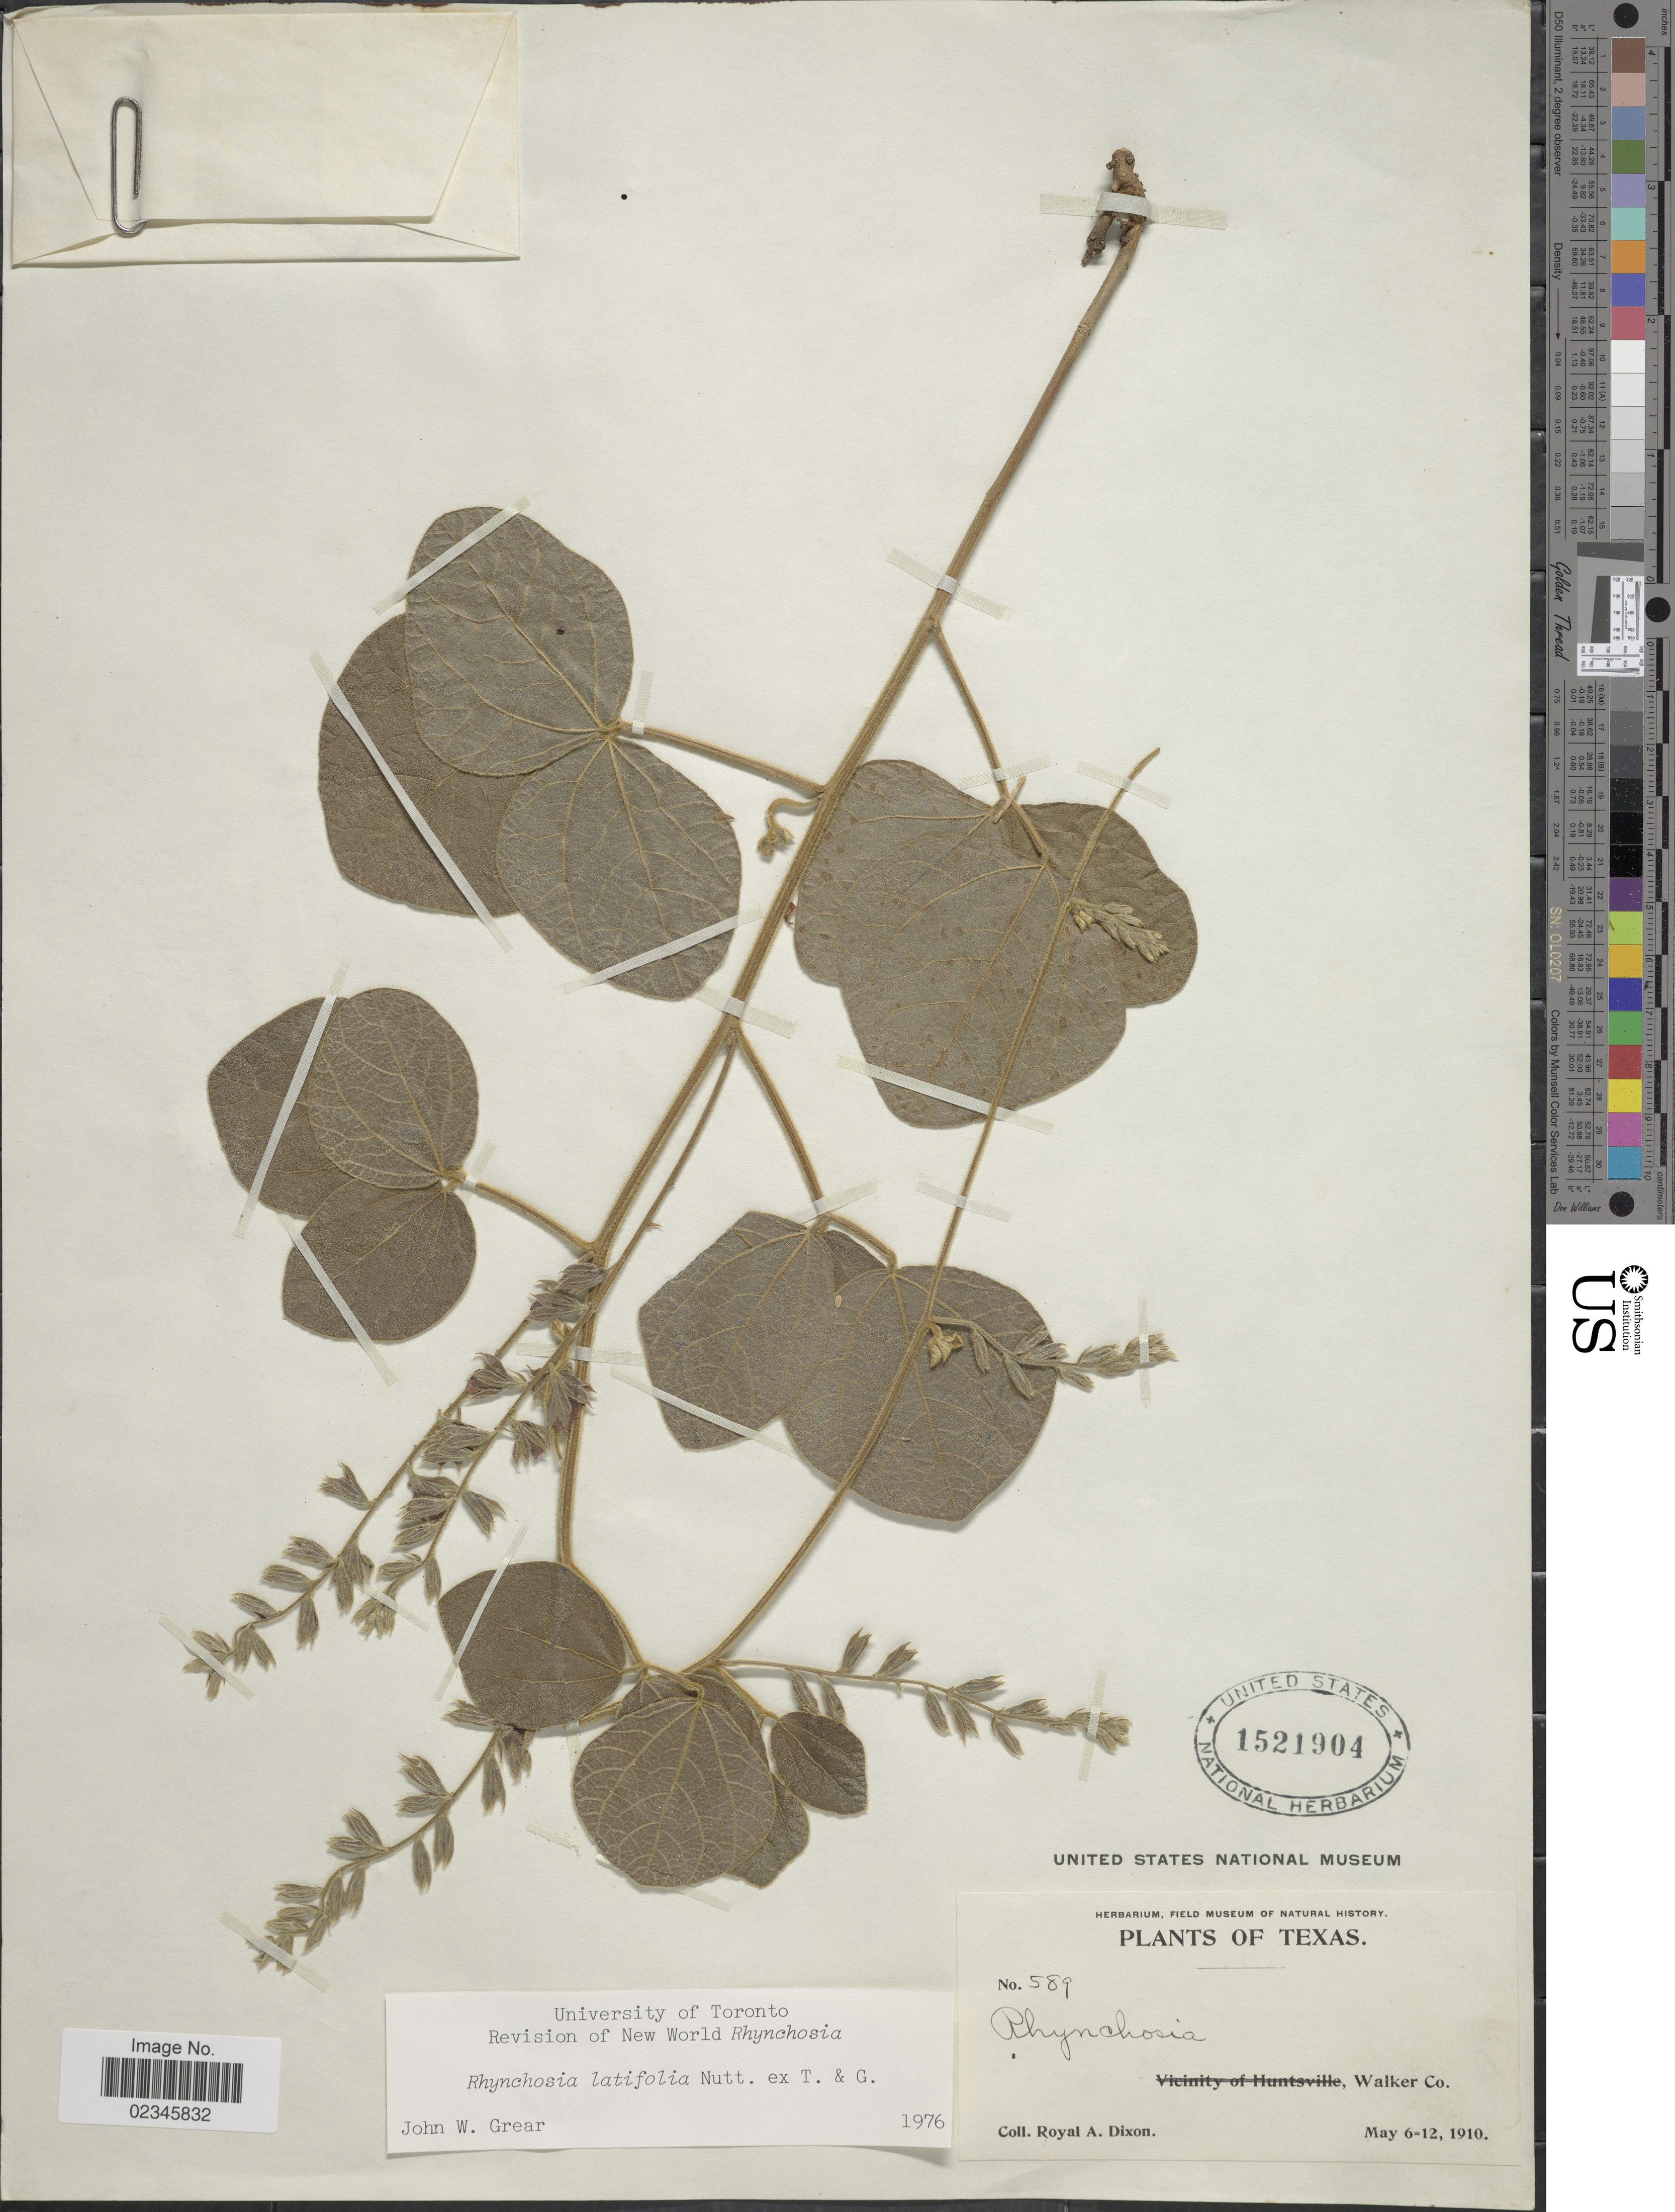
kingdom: Plantae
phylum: Tracheophyta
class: Magnoliopsida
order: Fabales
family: Fabaceae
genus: Rhynchosia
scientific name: Rhynchosia latifolia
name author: Nutt. ex Torr. & A. Gray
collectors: R. A. Dixon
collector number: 589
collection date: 1910-05-06/1910-05-12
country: United States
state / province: Texas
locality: Walker Co.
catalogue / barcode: US 1521904